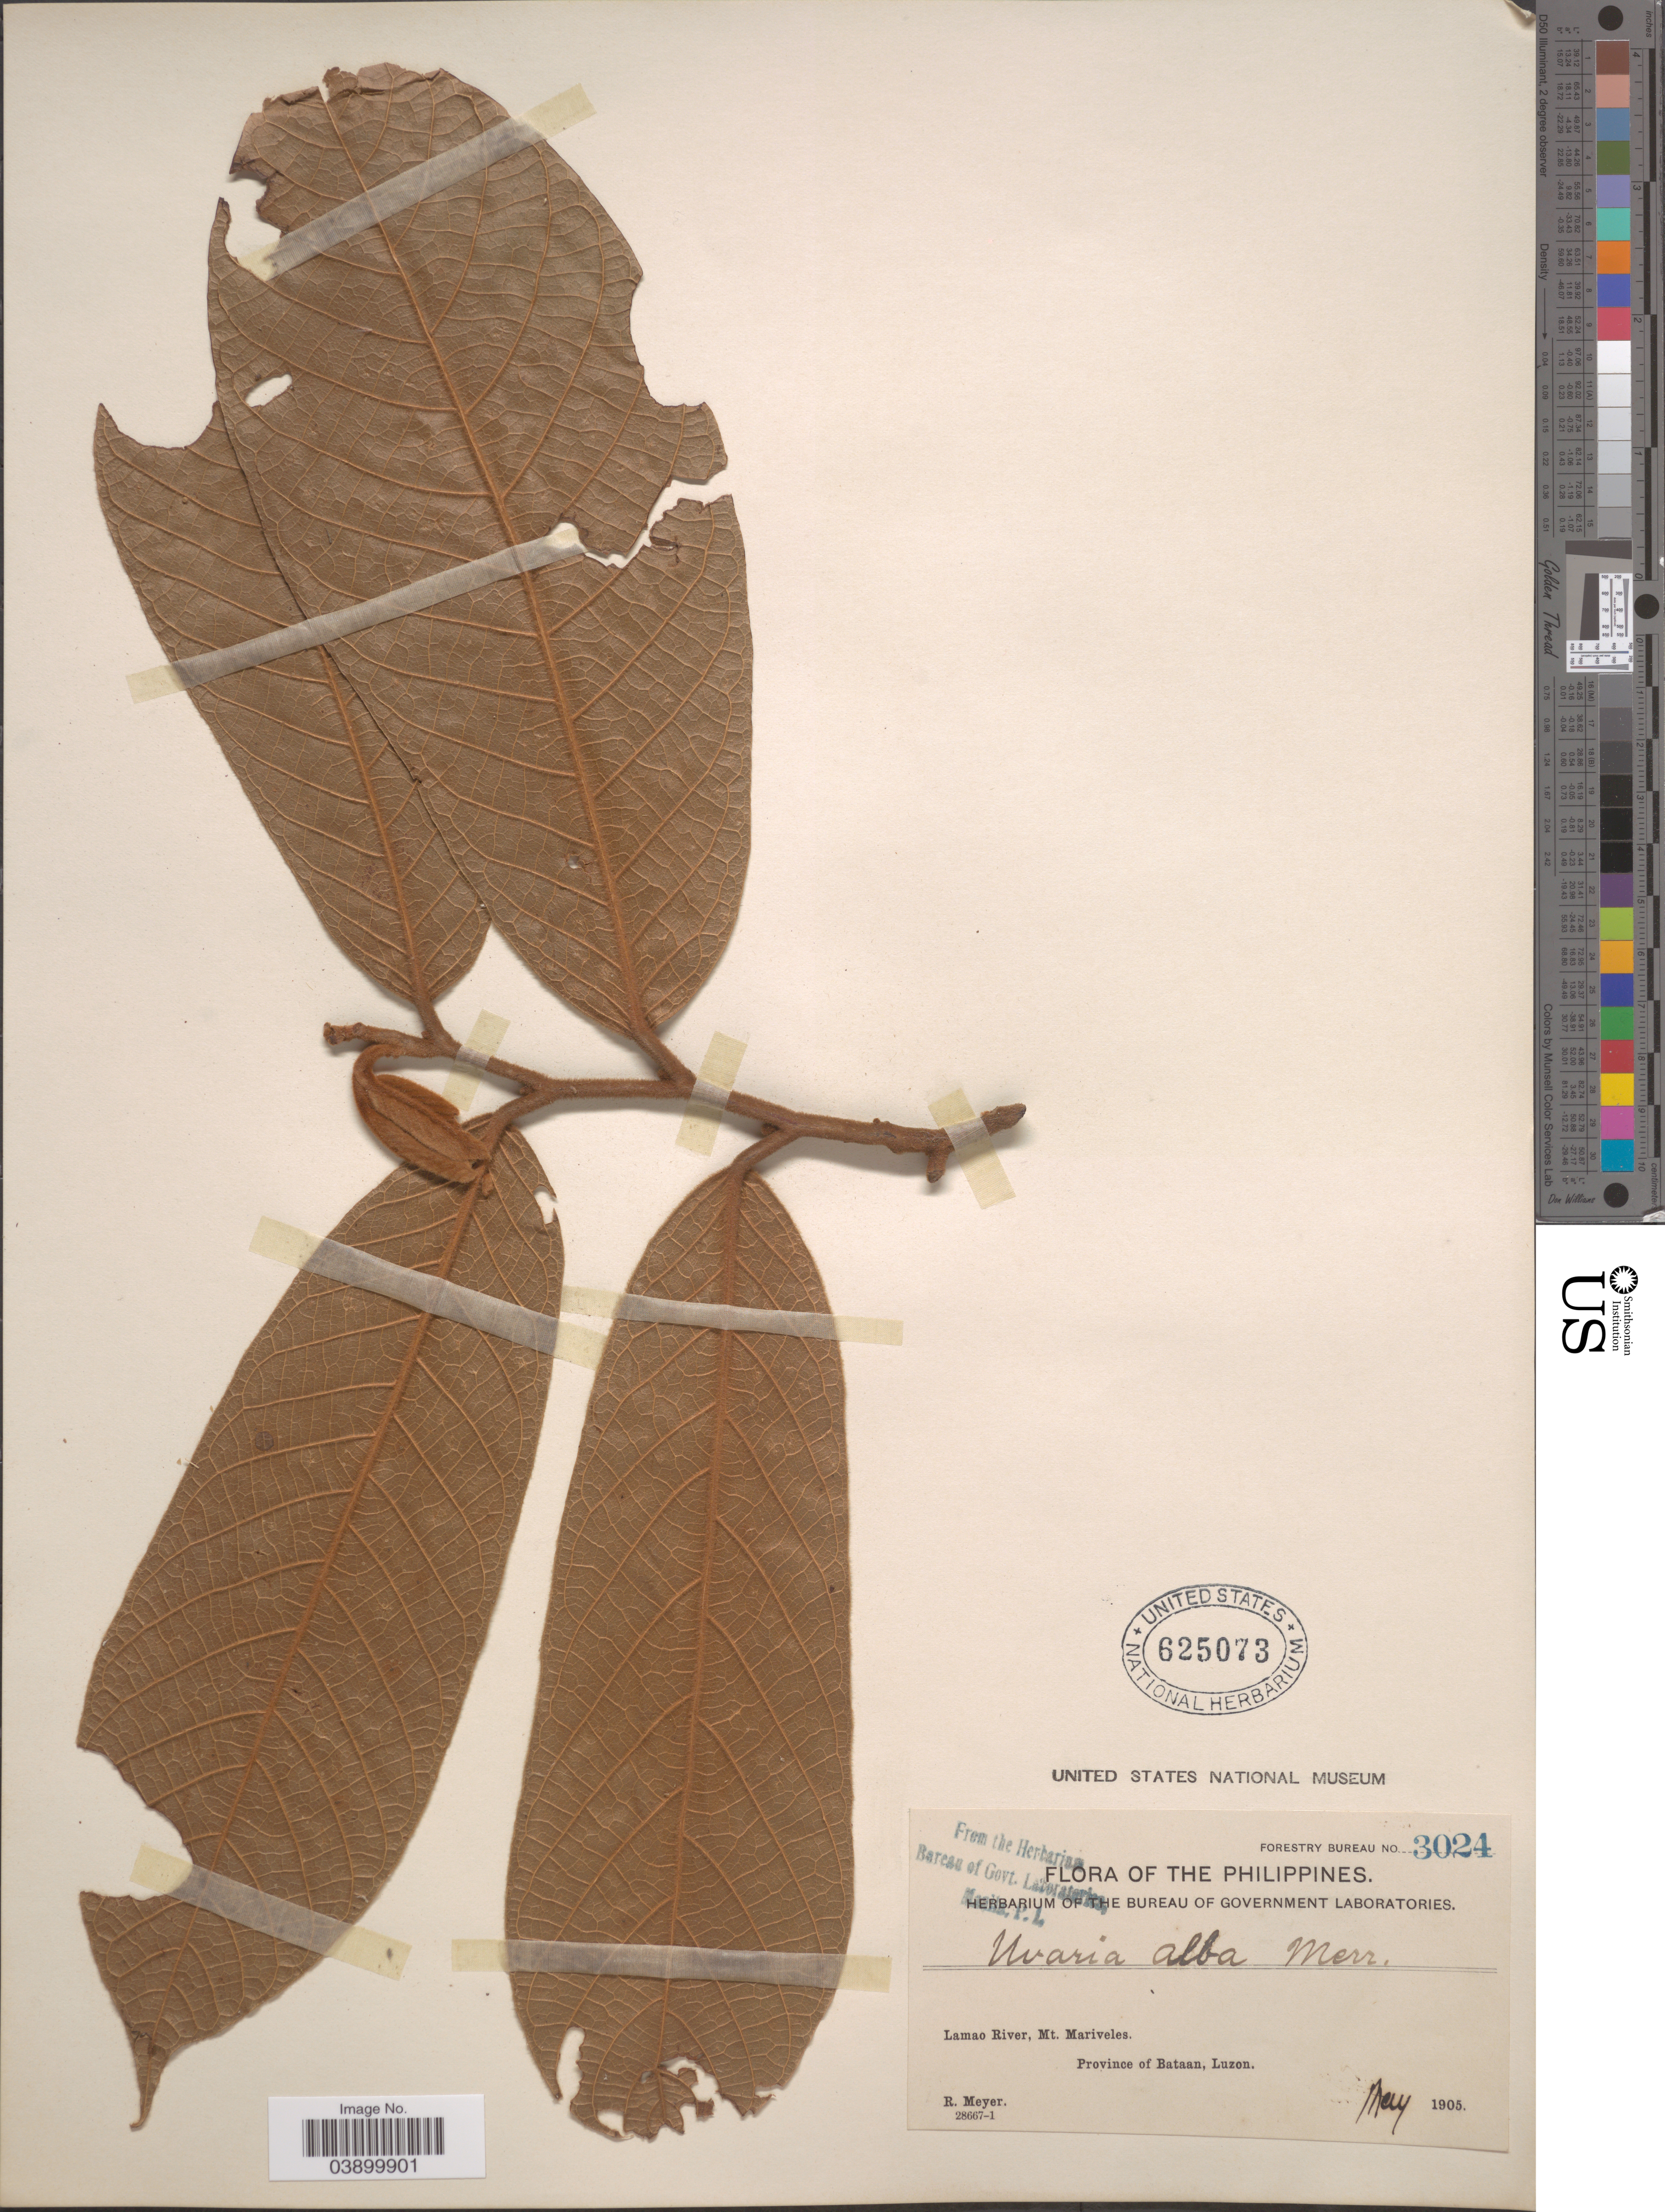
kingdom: Plantae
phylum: Tracheophyta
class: Magnoliopsida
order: Magnoliales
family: Annonaceae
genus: Uvaria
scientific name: Uvaria alba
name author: Merr.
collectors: R. Meyer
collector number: Forestry Bureau 3024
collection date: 1905-05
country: Philippines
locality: Lamao River, Mt. Mariveles. Province of Bataan, Luzon.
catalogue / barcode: US 625073